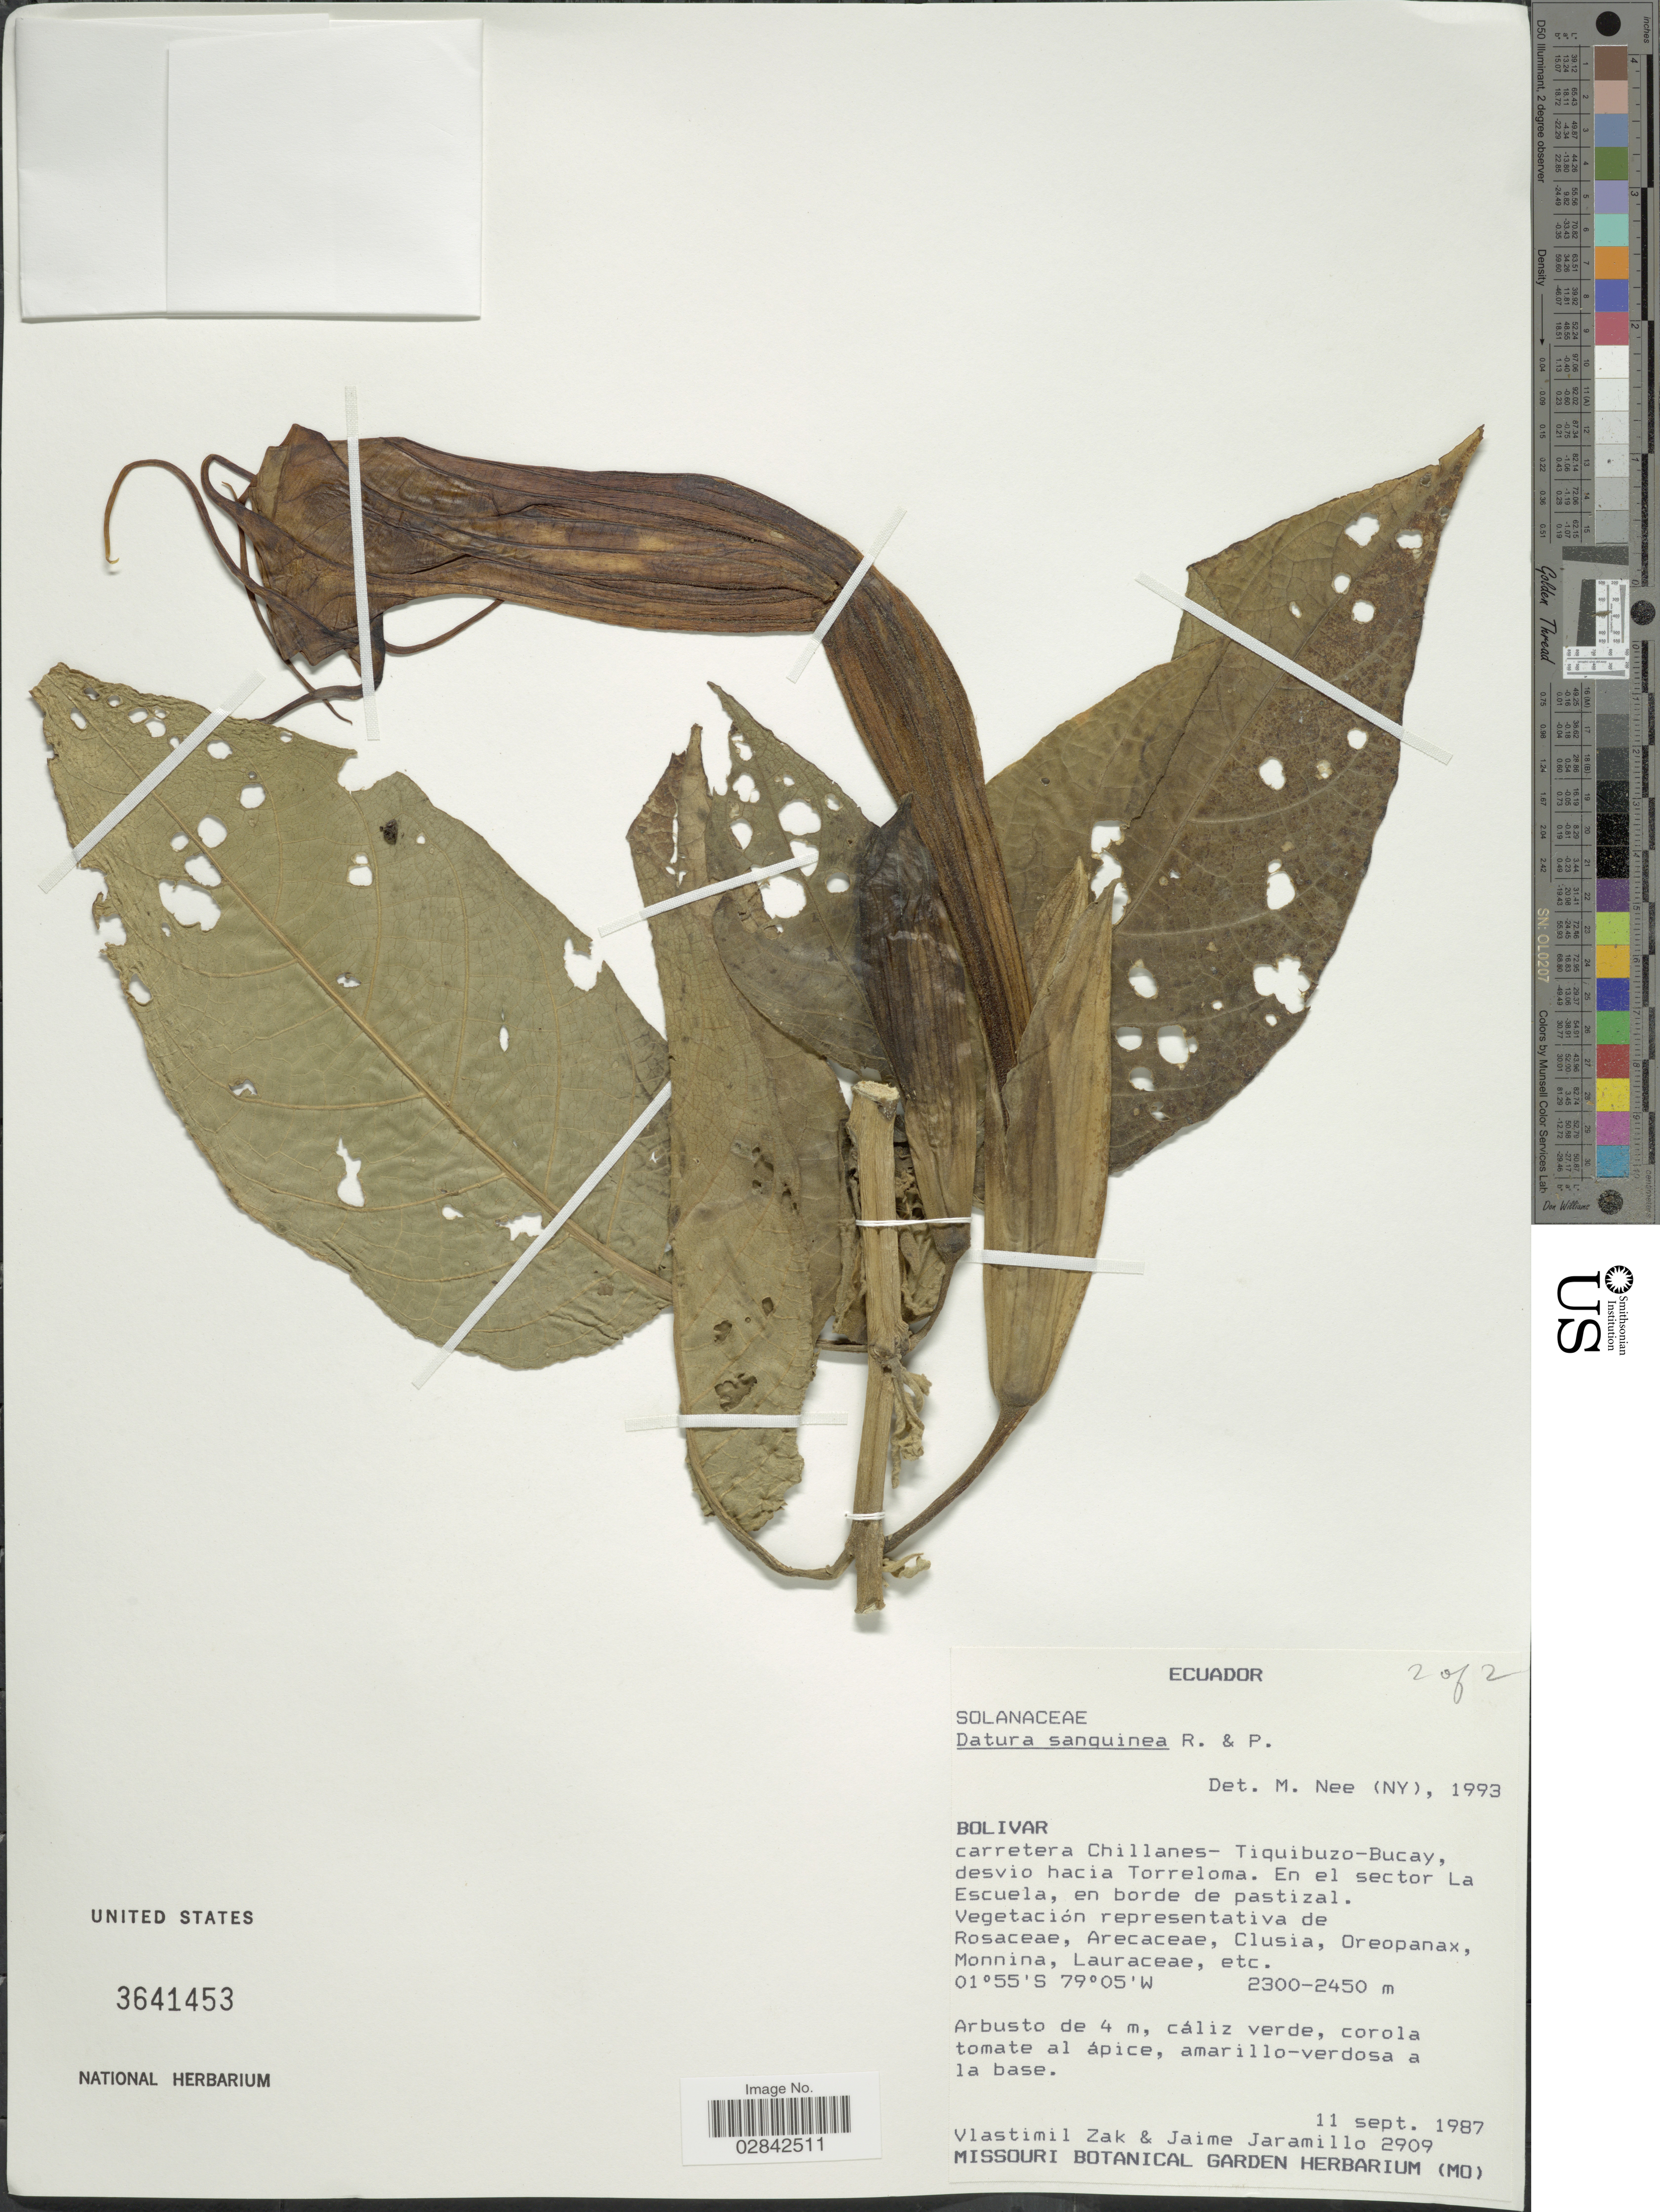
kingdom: Plantae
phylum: Tracheophyta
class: Magnoliopsida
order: Solanales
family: Solanaceae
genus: Brugmansia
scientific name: Brugmansia sanguinea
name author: (Ruiz & Pav.) D. Don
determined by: (US) Smithsonian Institution - National Museum of Natural History - Department of Botany (UNITED STATES)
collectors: V. Zak & J. Jaramillo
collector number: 2909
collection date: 1987-09-11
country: Ecuador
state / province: Bolívar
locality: Carretera Chillanes-Tiquibuzo-Bucay, desvio hacia Torreloma. En el sector La Escuela, en borde de pastizal.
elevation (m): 2300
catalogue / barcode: US 3641453